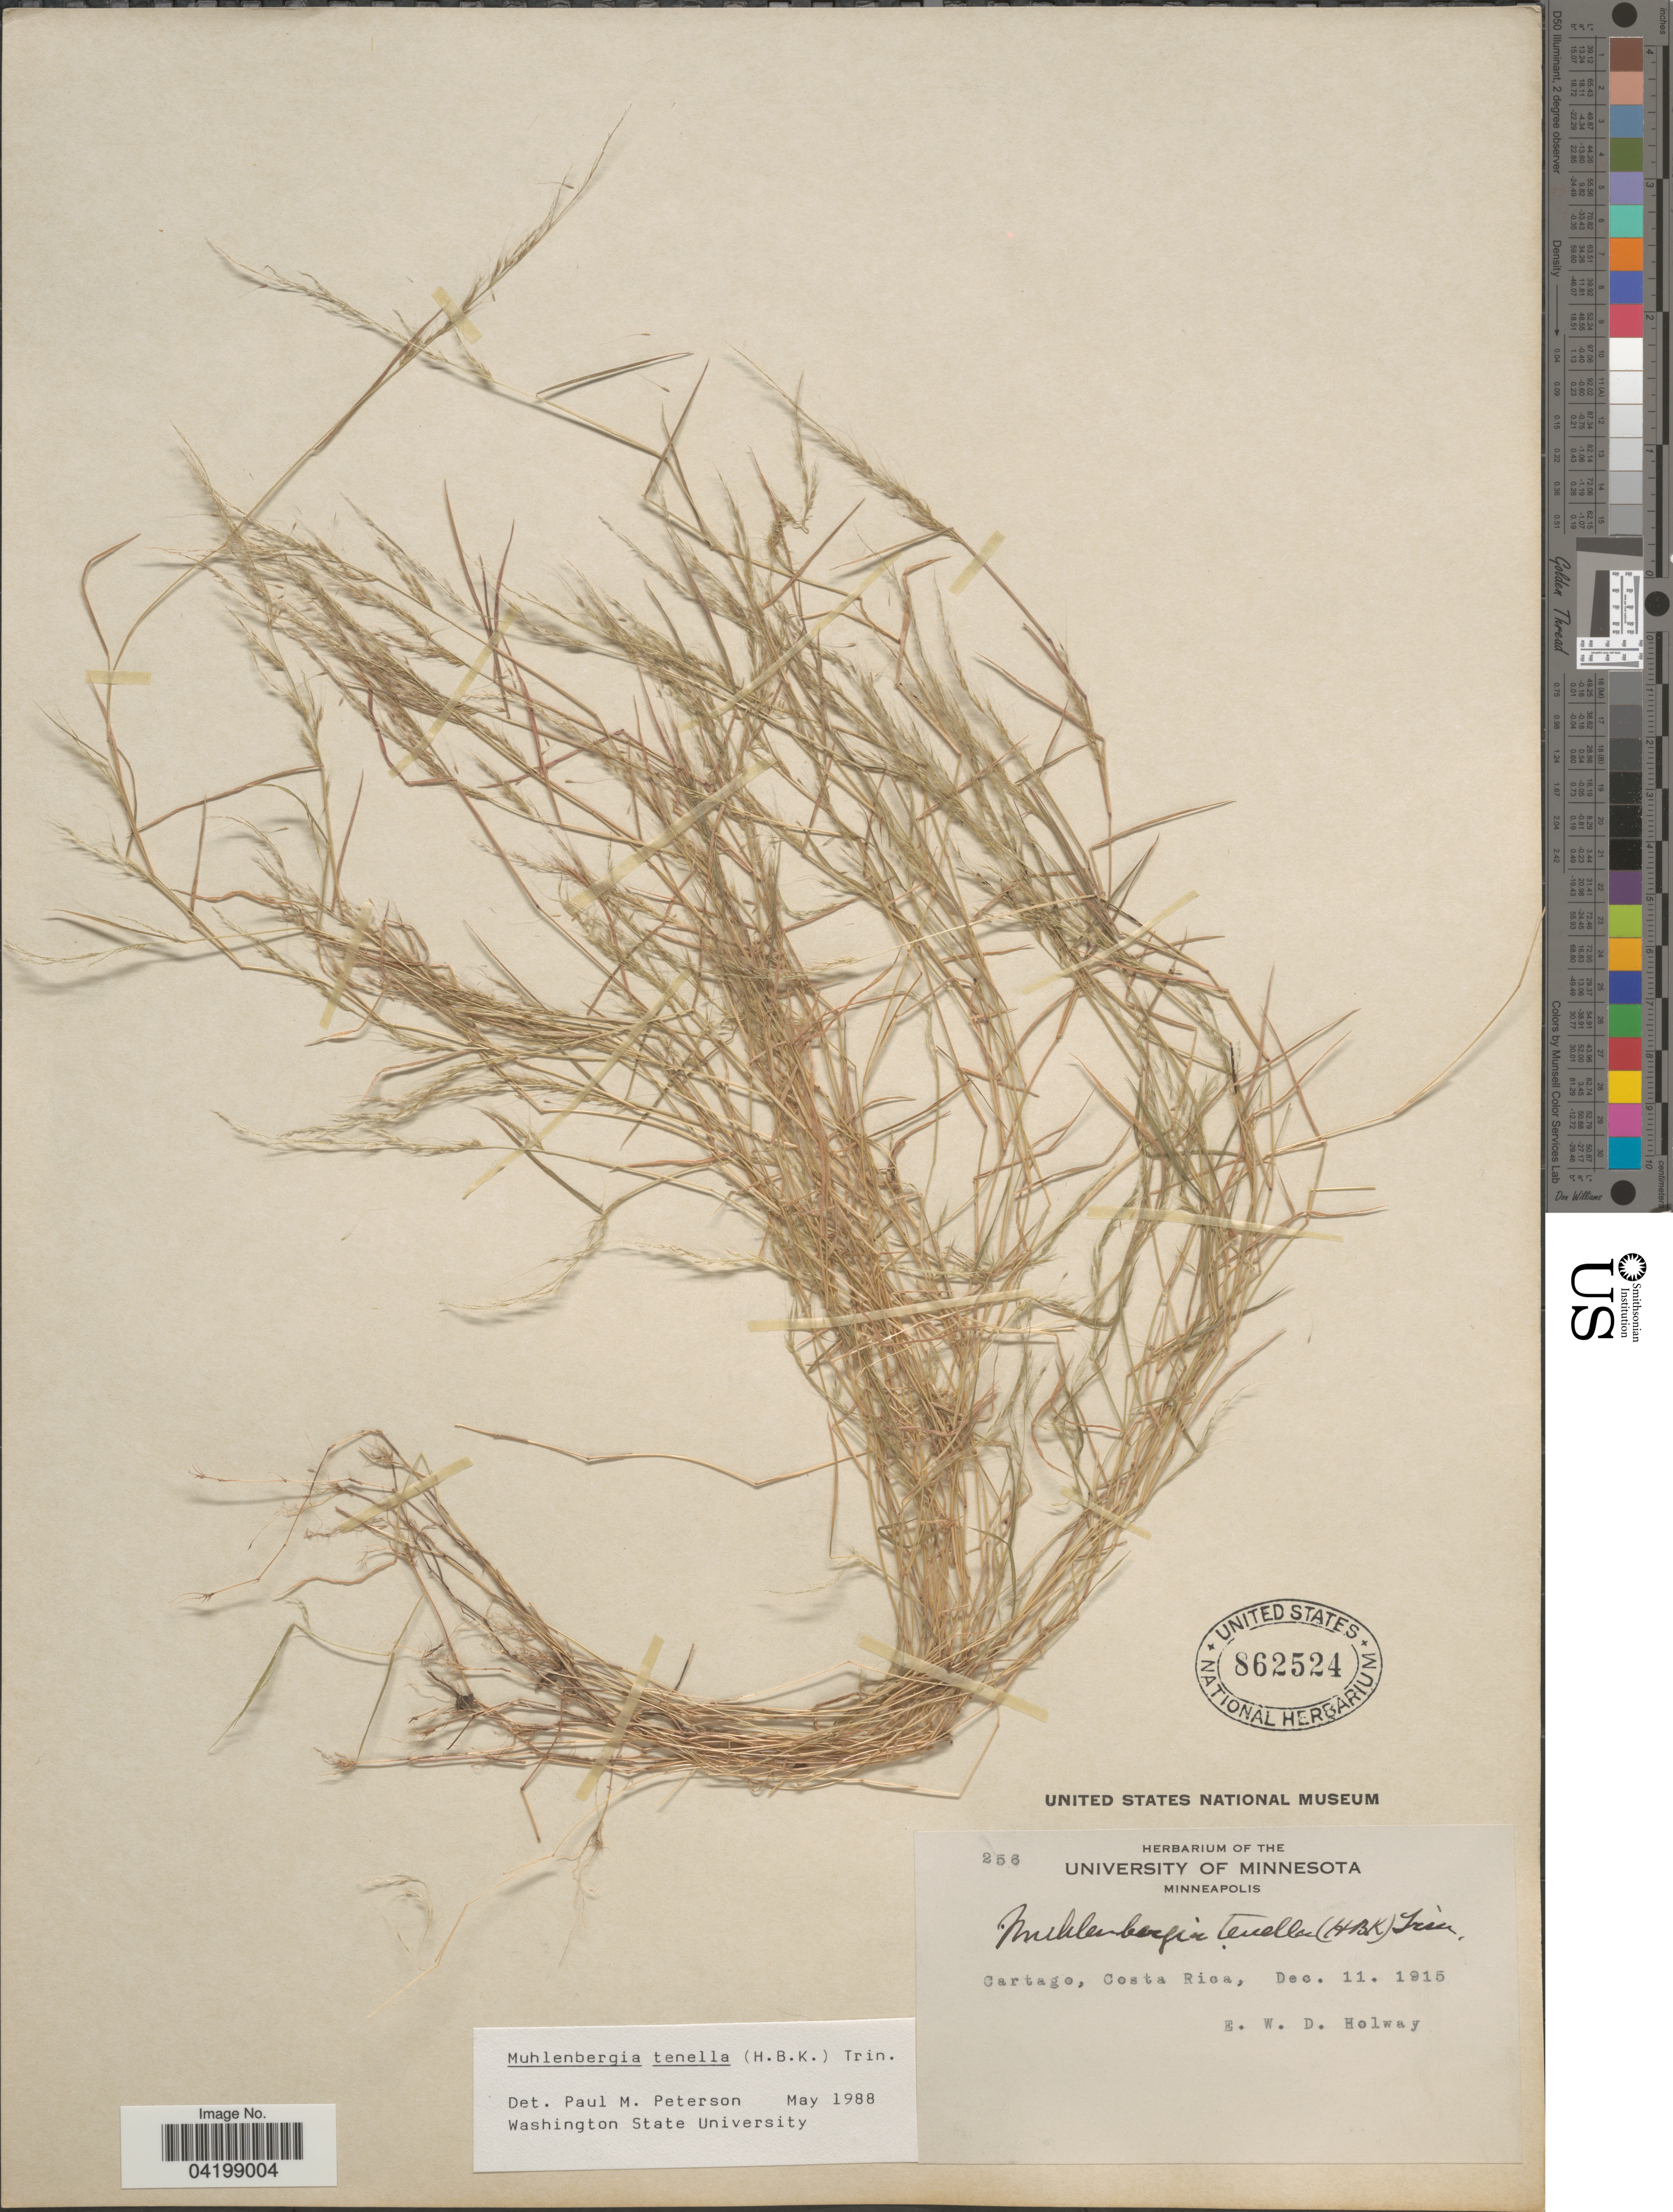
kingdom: Plantae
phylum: Tracheophyta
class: Liliopsida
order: Poales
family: Poaceae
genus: Muhlenbergia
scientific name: Muhlenbergia tenella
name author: (Kunth) Trin.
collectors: E. W. D. Holway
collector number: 256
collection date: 1915-12-11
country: Costa Rica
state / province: Cartago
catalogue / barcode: US 862524